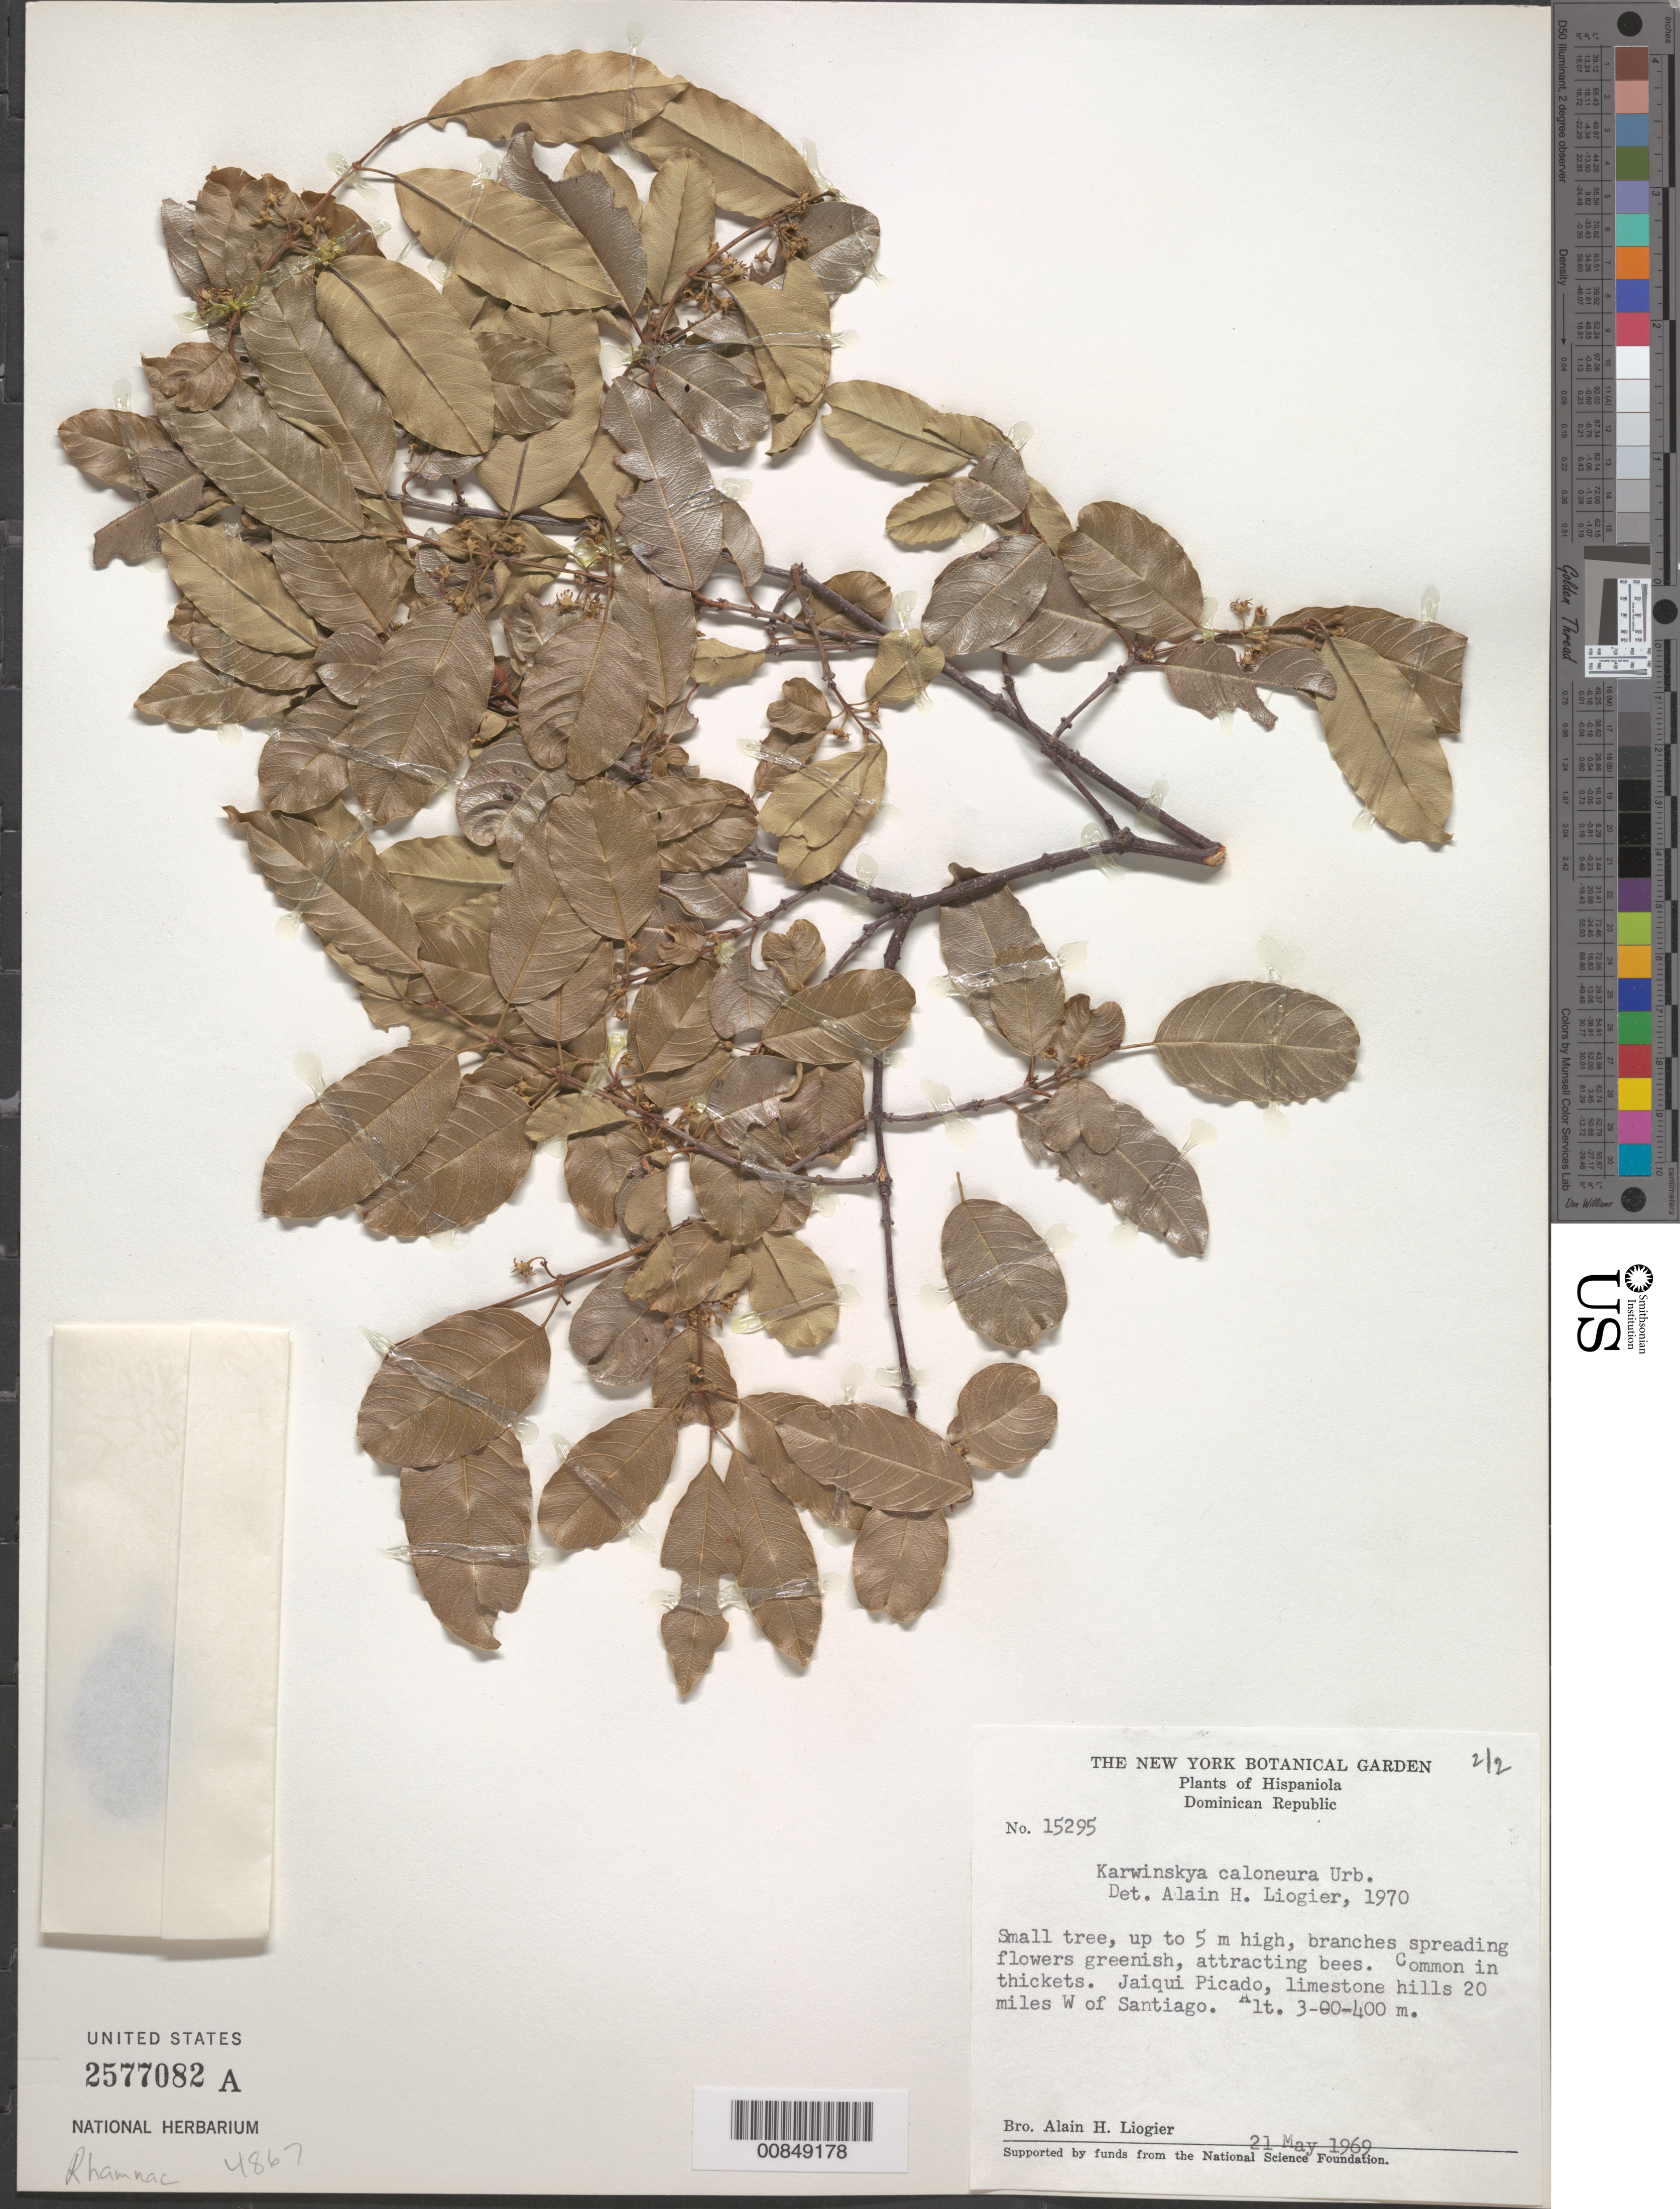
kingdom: Plantae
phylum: Tracheophyta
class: Magnoliopsida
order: Rosales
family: Rhamnaceae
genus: Karwinskia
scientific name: Karwinskia caloneura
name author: Urb.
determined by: Liogier, Alain H.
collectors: A. H. Liogier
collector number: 15295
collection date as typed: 21 May 1969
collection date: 1969-05-21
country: Dominican Republic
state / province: Santiago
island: Hispaniola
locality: Jaiquí Picado, 20 miles W of Santiago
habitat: In thickets on limestone hills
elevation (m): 300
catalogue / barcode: US 2577082